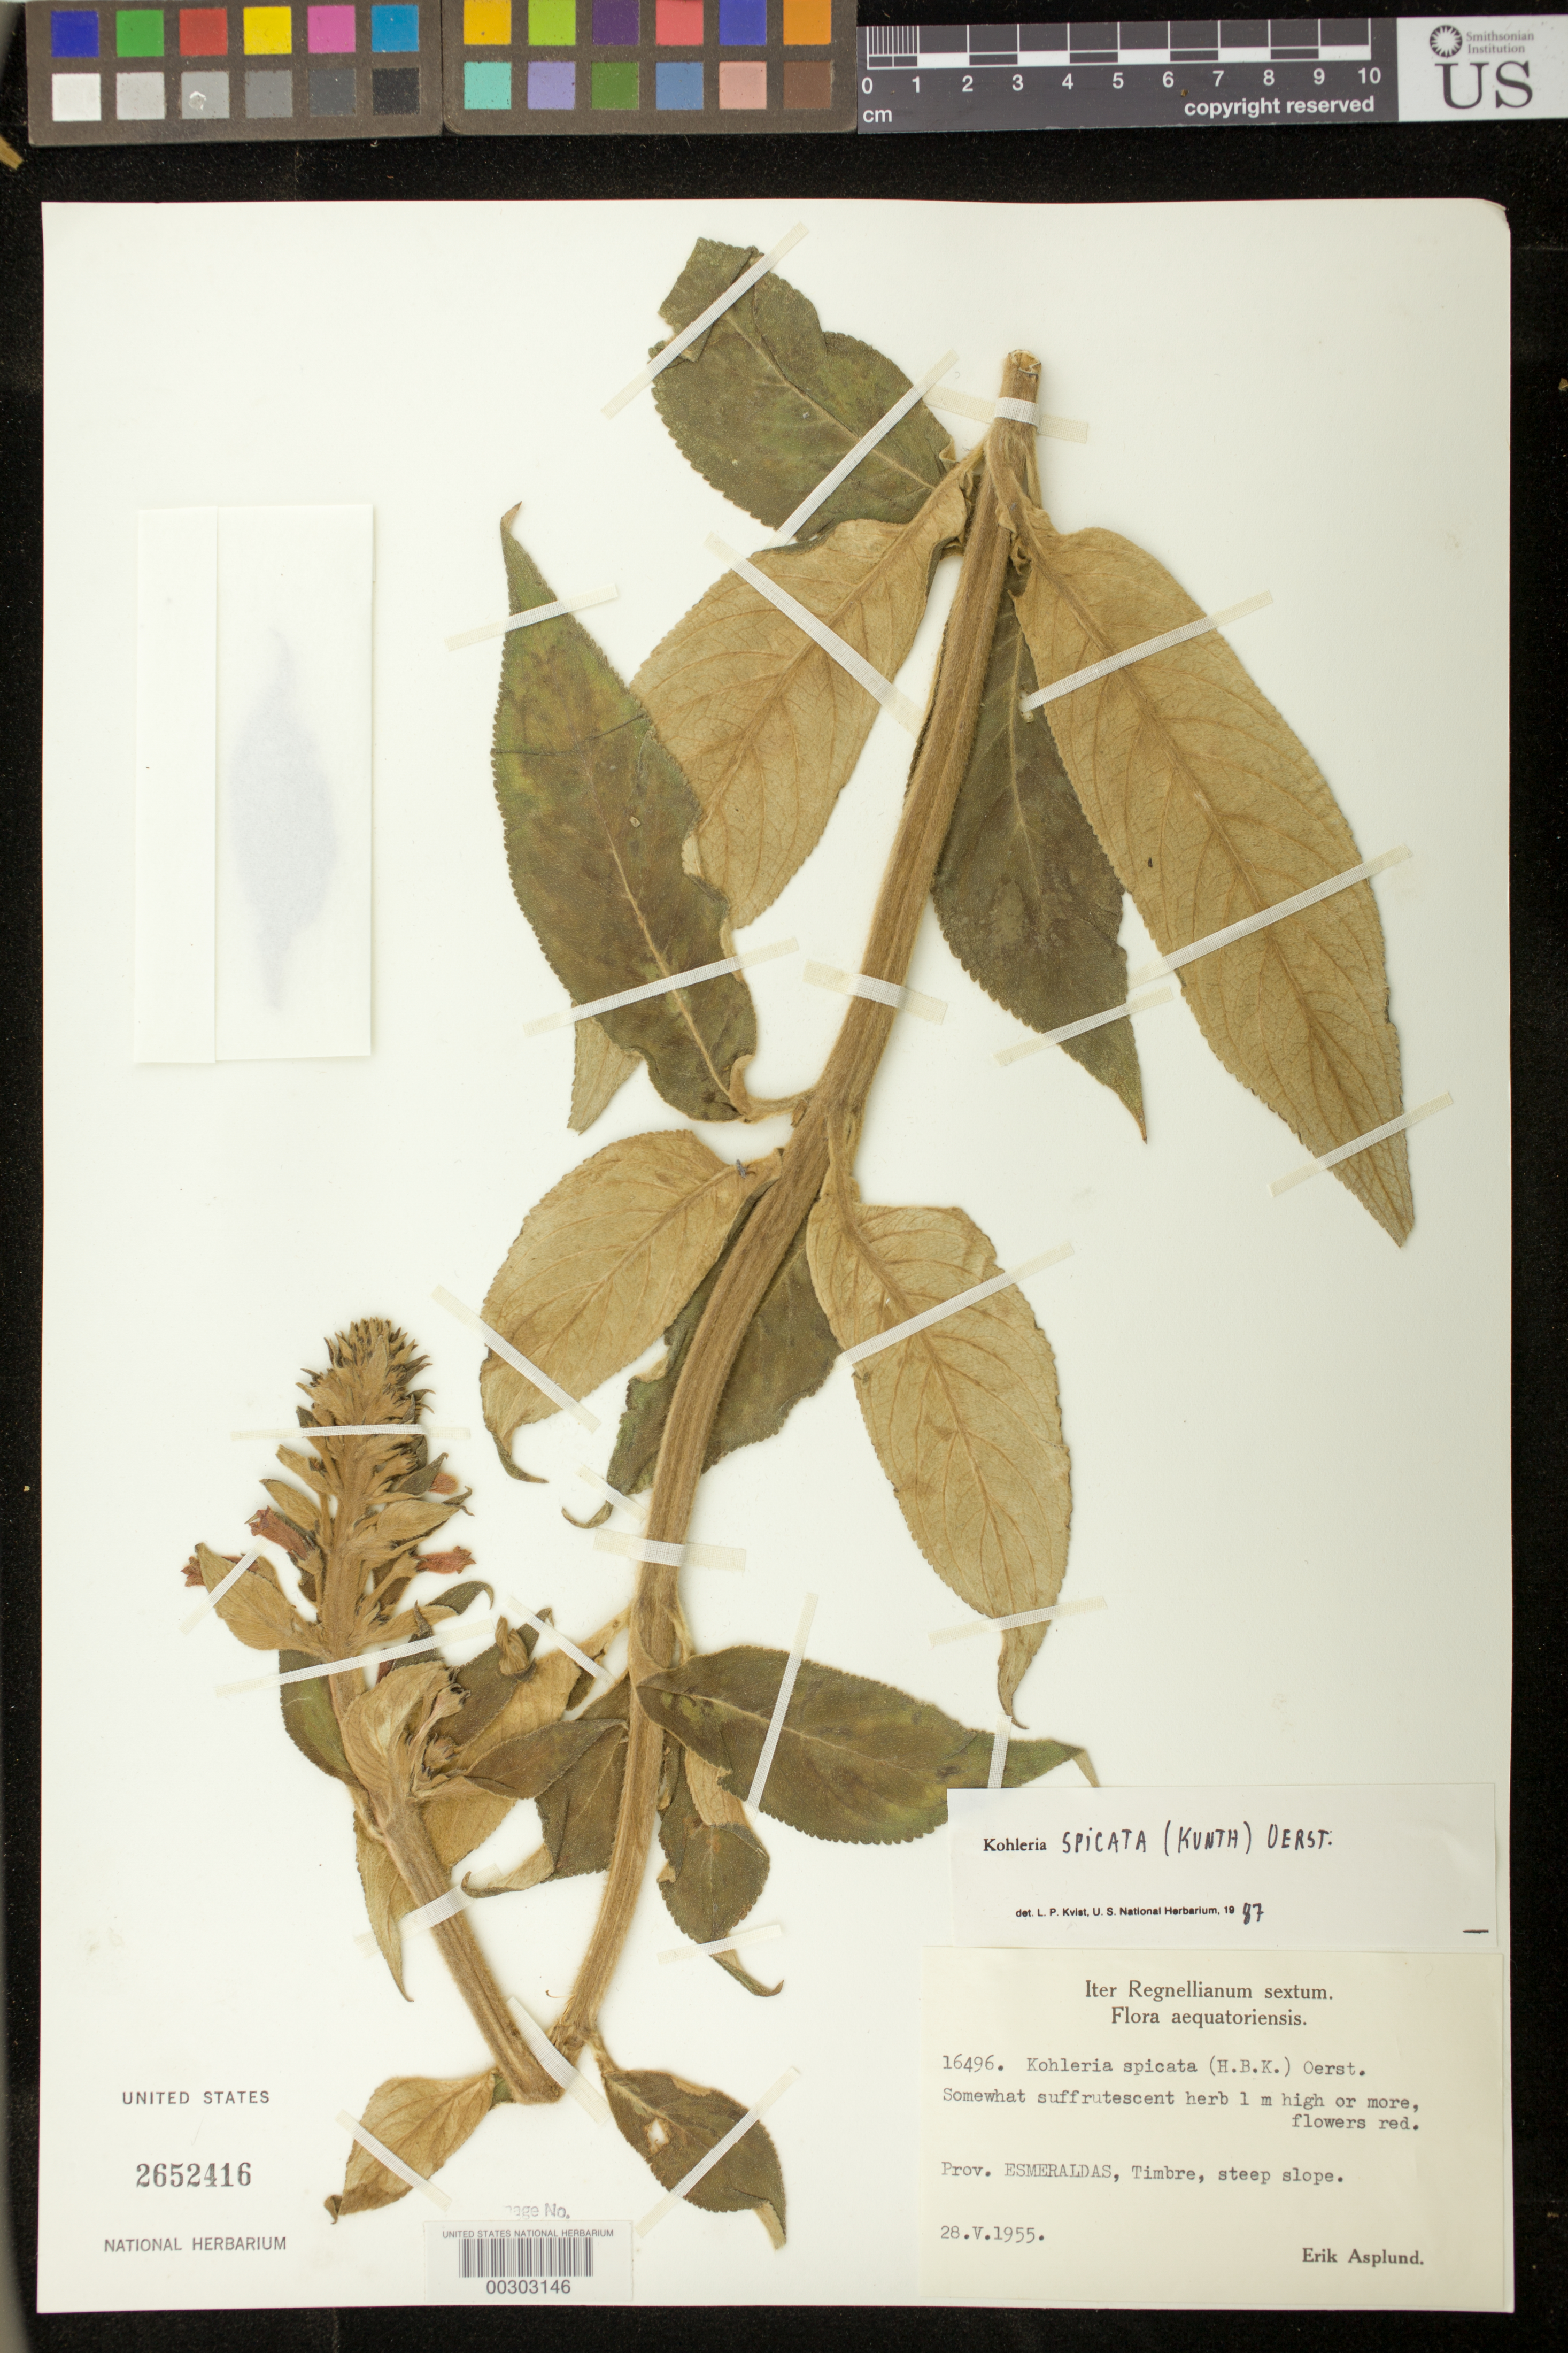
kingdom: Plantae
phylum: Tracheophyta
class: Magnoliopsida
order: Lamiales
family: Gesneriaceae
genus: Kohleria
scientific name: Kohleria spicata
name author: (Kunth) Oerst.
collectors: E. Asplund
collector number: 16496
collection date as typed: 28 May 1955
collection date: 1955-05-28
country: Ecuador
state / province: Esmeraldas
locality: Timbre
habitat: Steep slope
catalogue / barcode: US 2652416